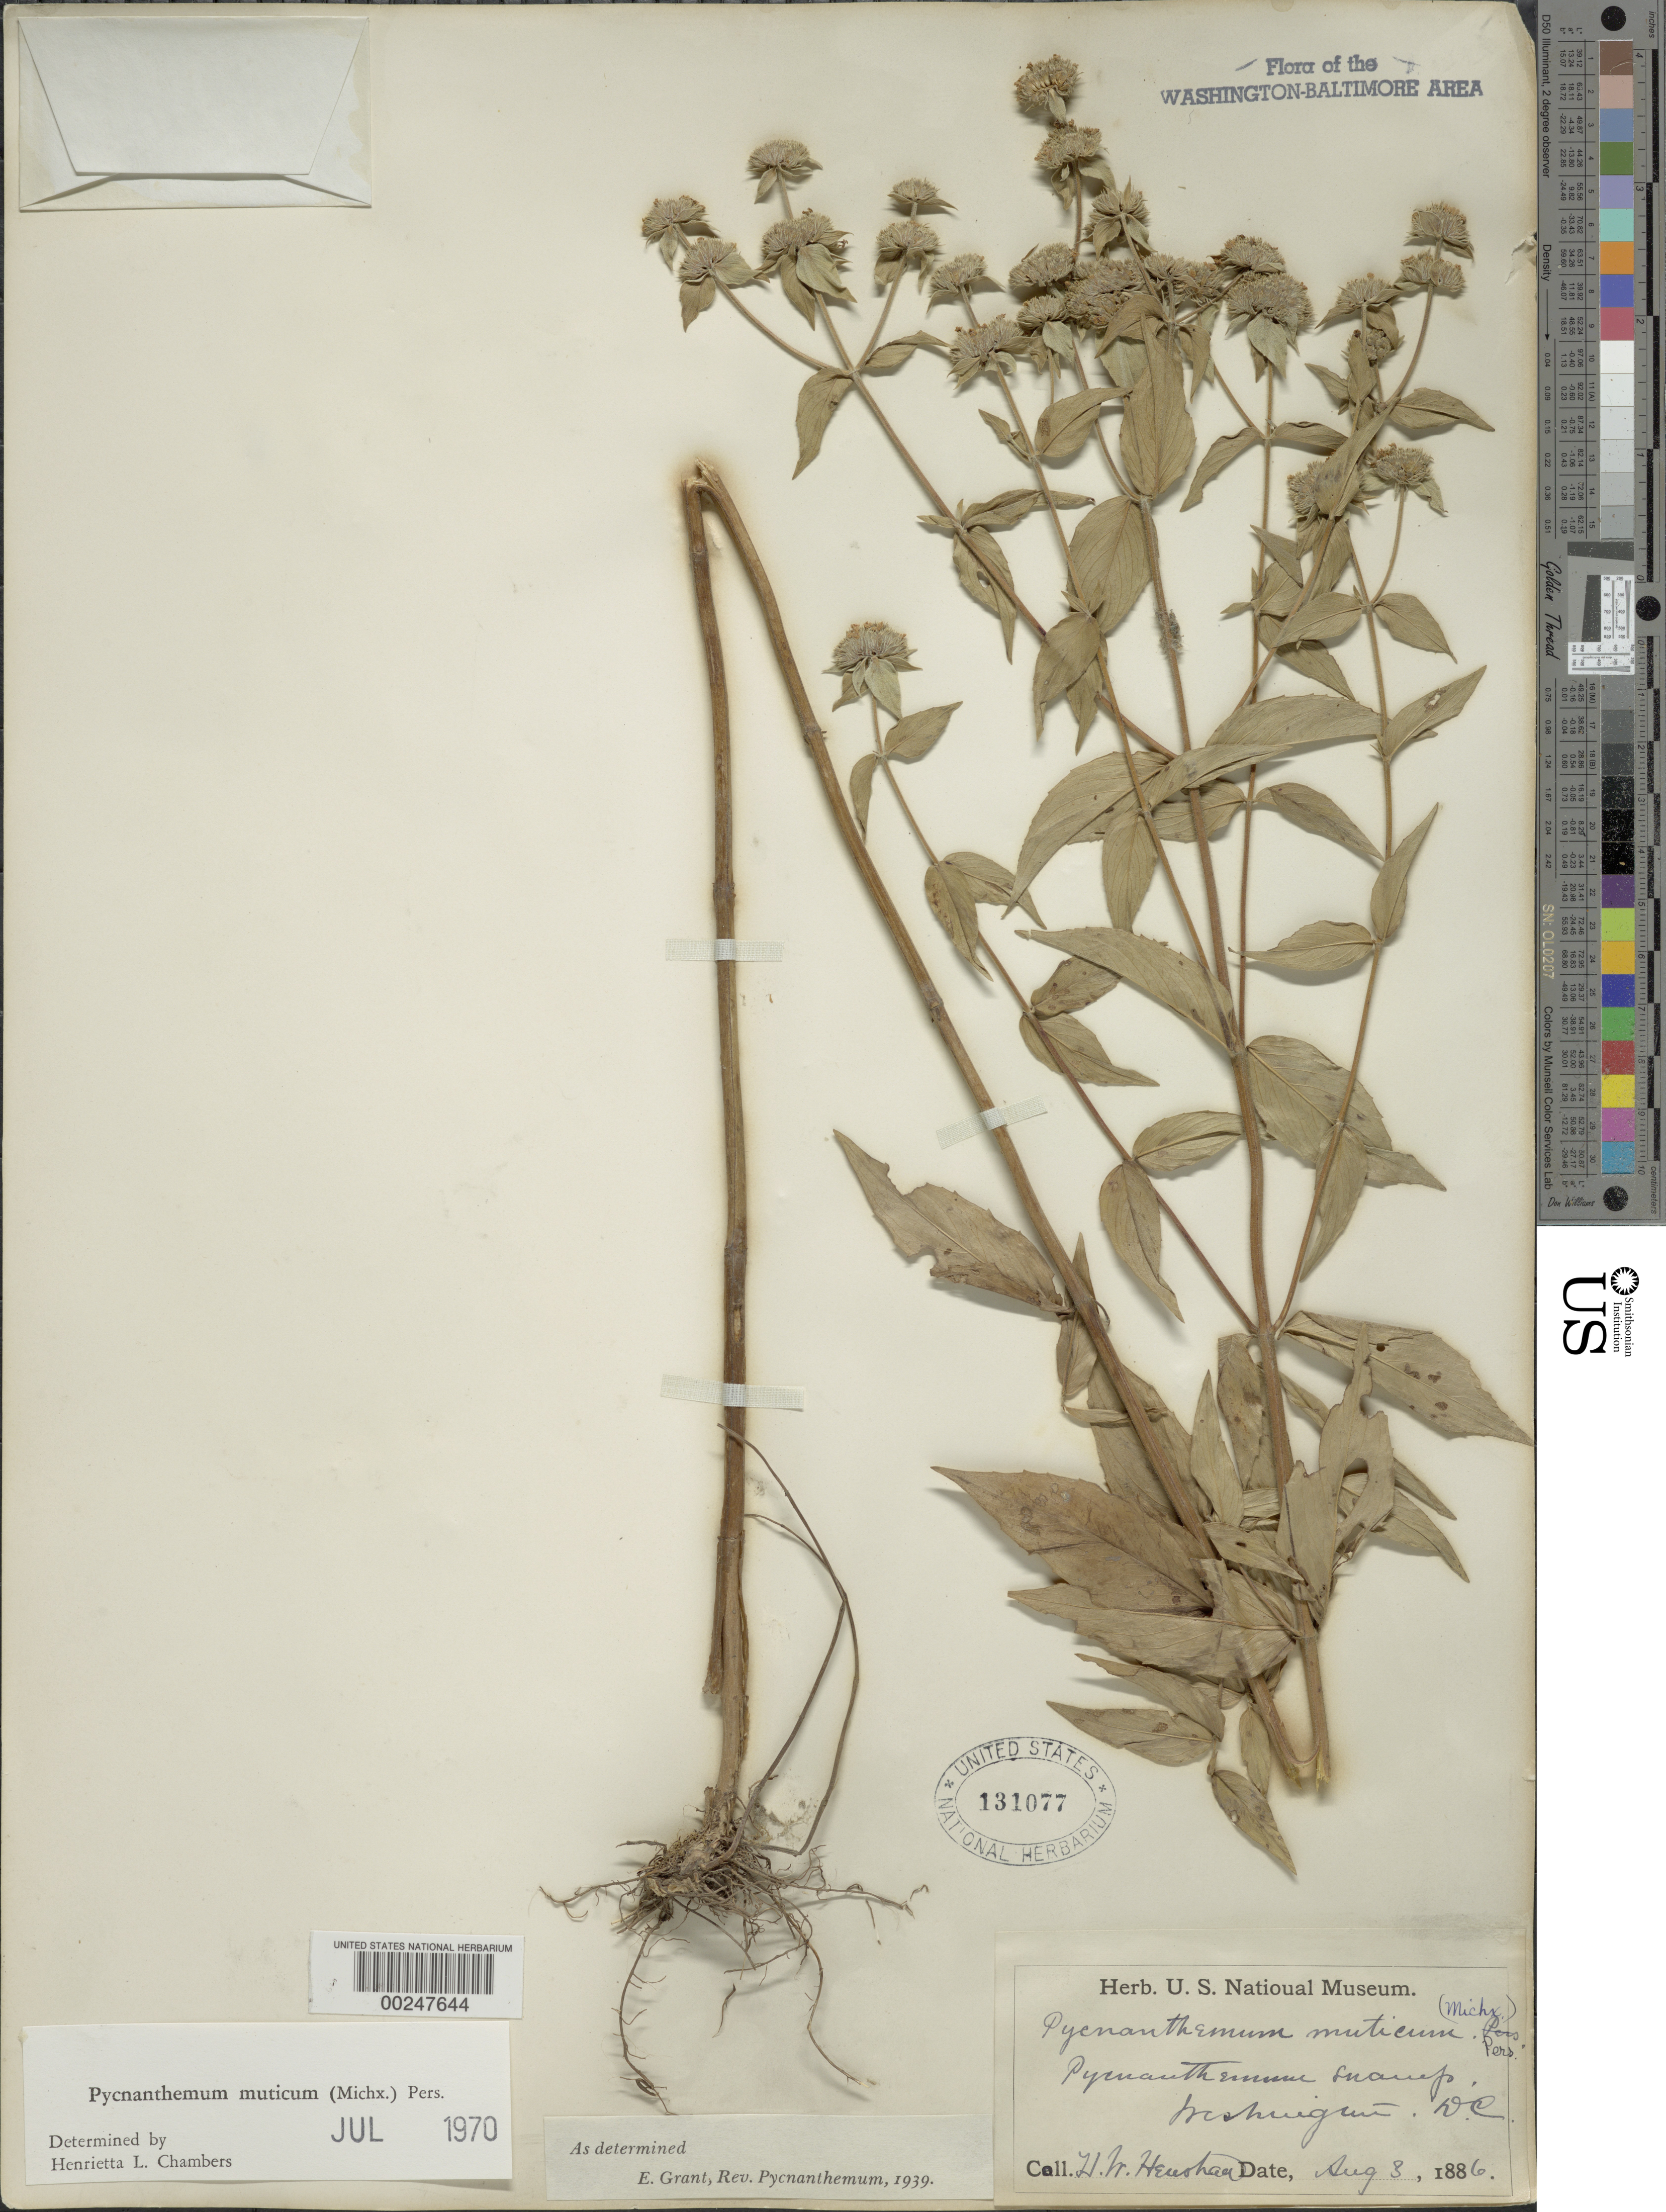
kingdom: Plantae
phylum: Tracheophyta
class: Magnoliopsida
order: Lamiales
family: Lamiaceae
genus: Pycnanthemum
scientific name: Pycnanthemum muticum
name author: (Michx.) Pers.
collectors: H. Henshaw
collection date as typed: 03 Aug 1886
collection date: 1886-08-03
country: United States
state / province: District of Columbia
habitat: Swamp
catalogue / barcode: US 131077